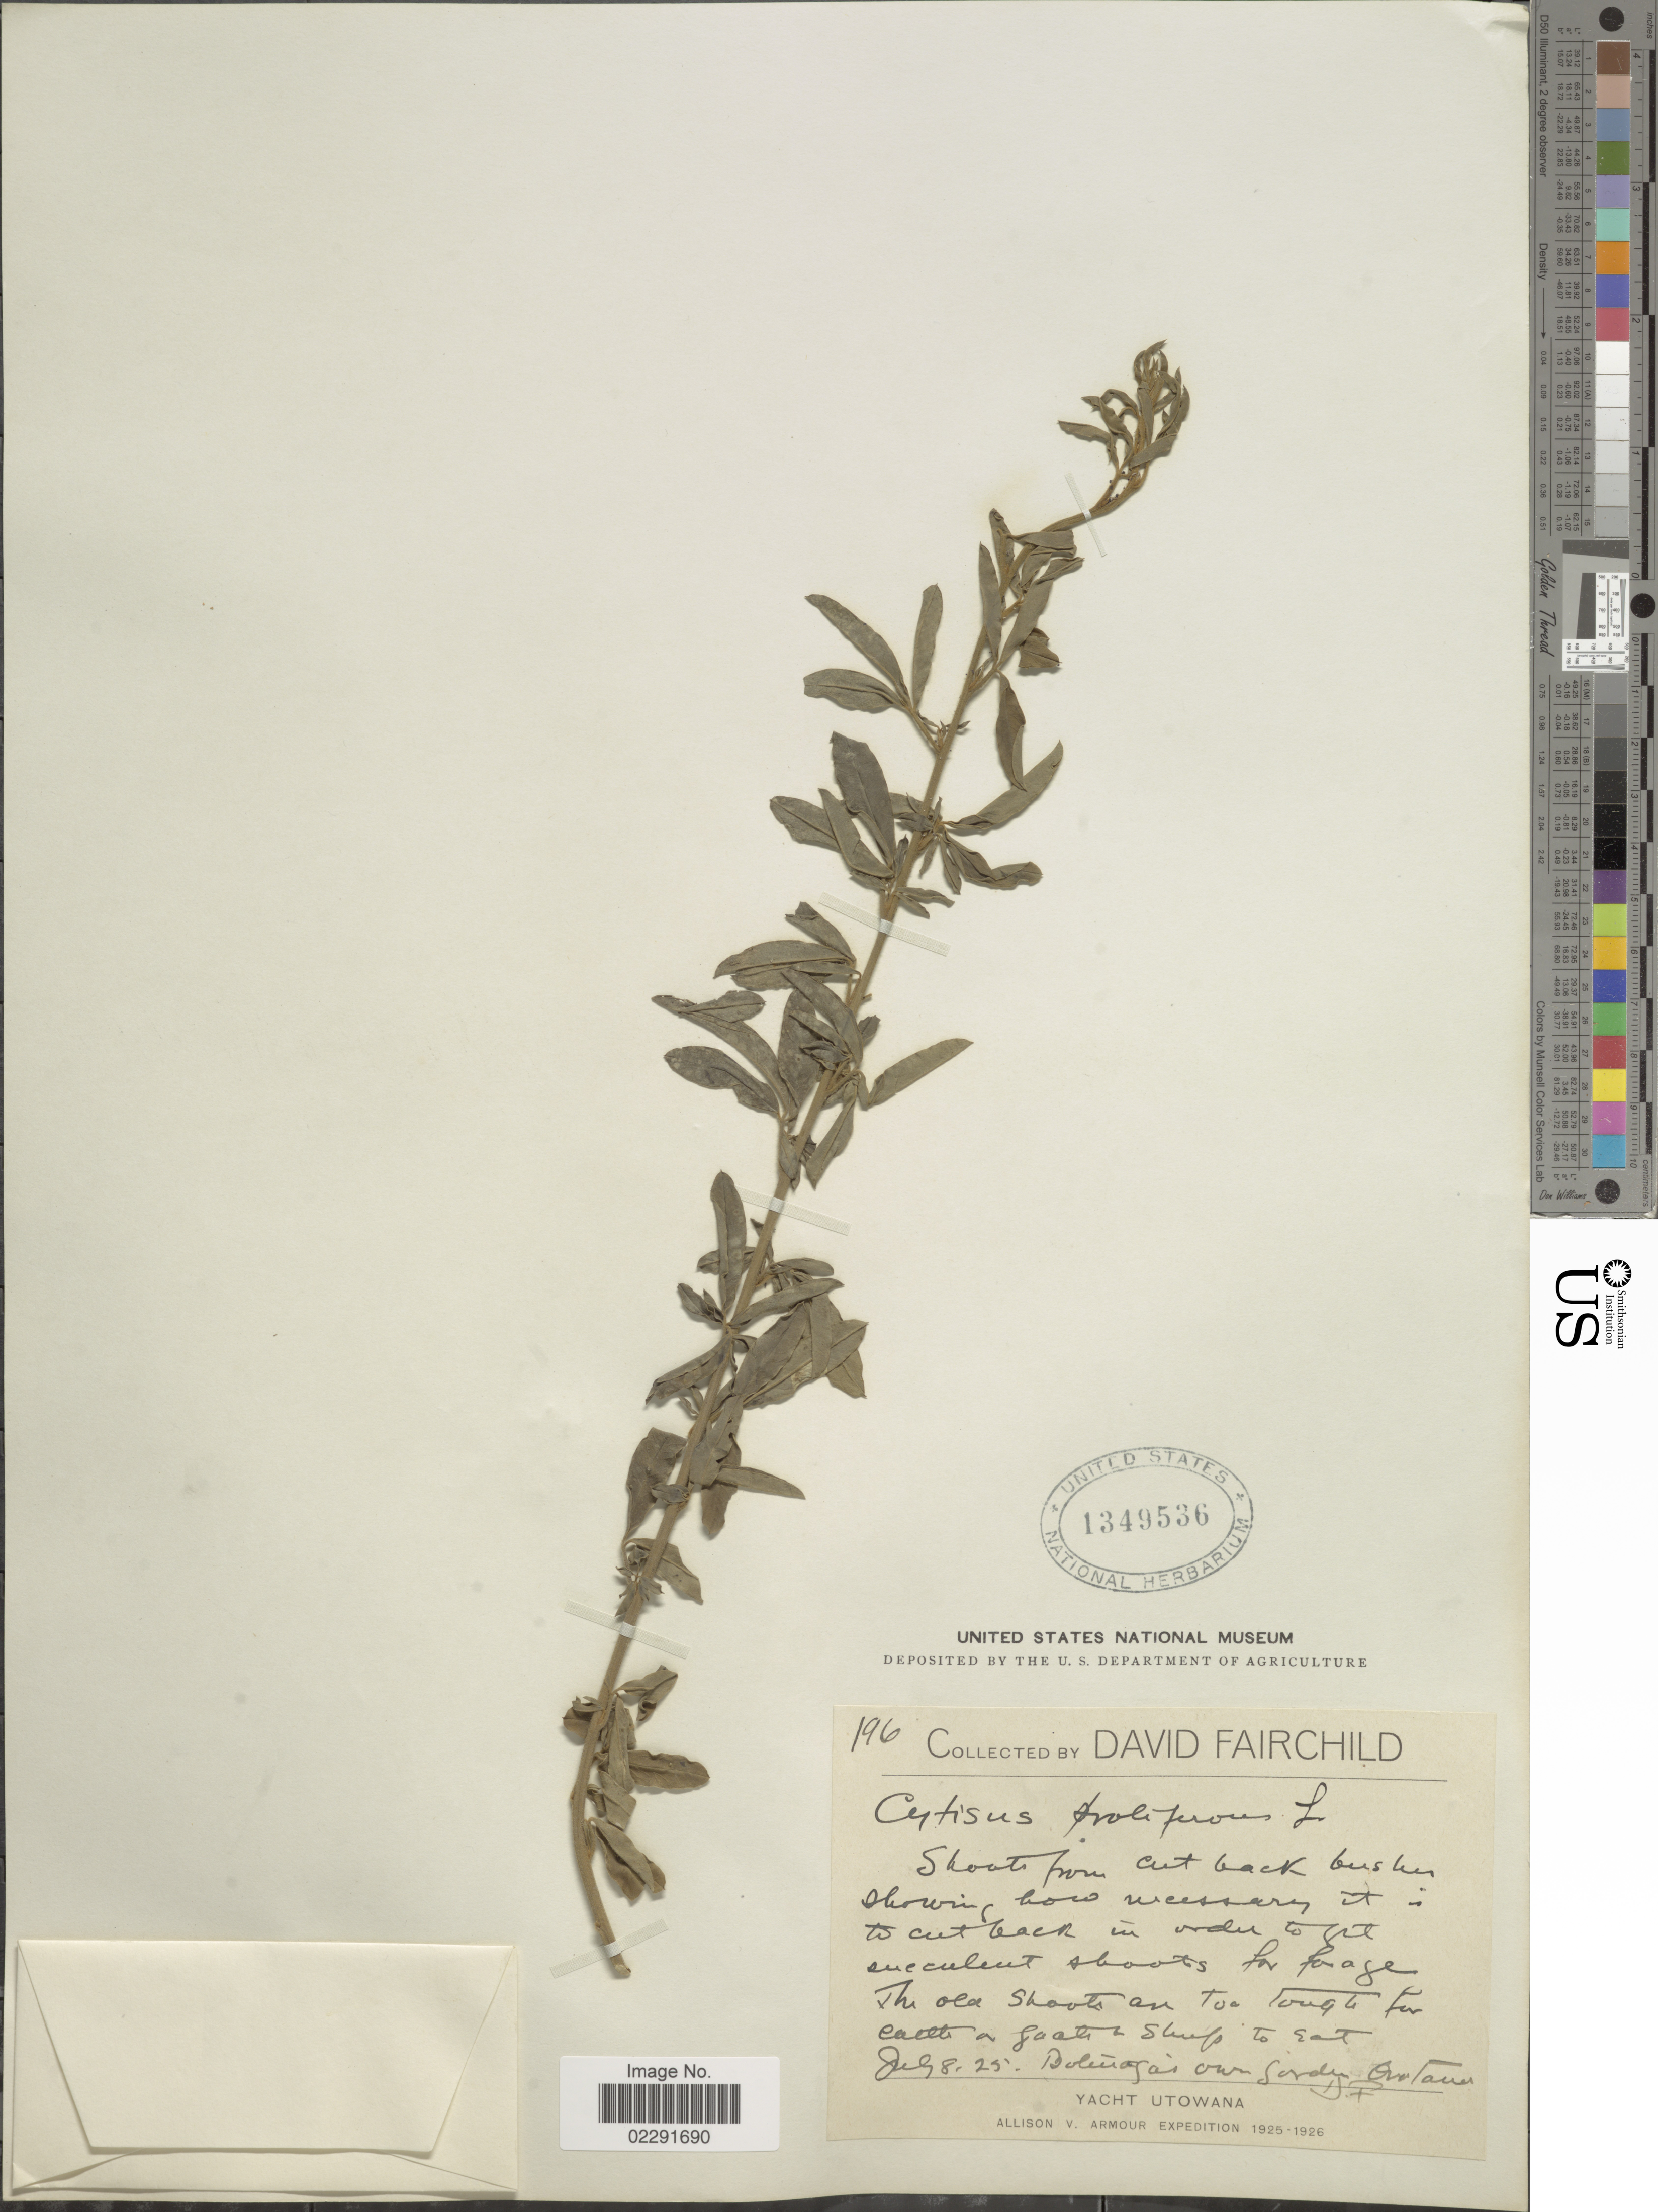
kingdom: Plantae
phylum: Tracheophyta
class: Magnoliopsida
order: Fabales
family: Fabaceae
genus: Cytisus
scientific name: Cytisus prolifer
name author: L. f.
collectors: D. Fairchild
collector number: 196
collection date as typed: Transcribed d/m/y: 8/7/25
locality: Own garden, over Fand. [interpreted]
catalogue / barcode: US 1349536